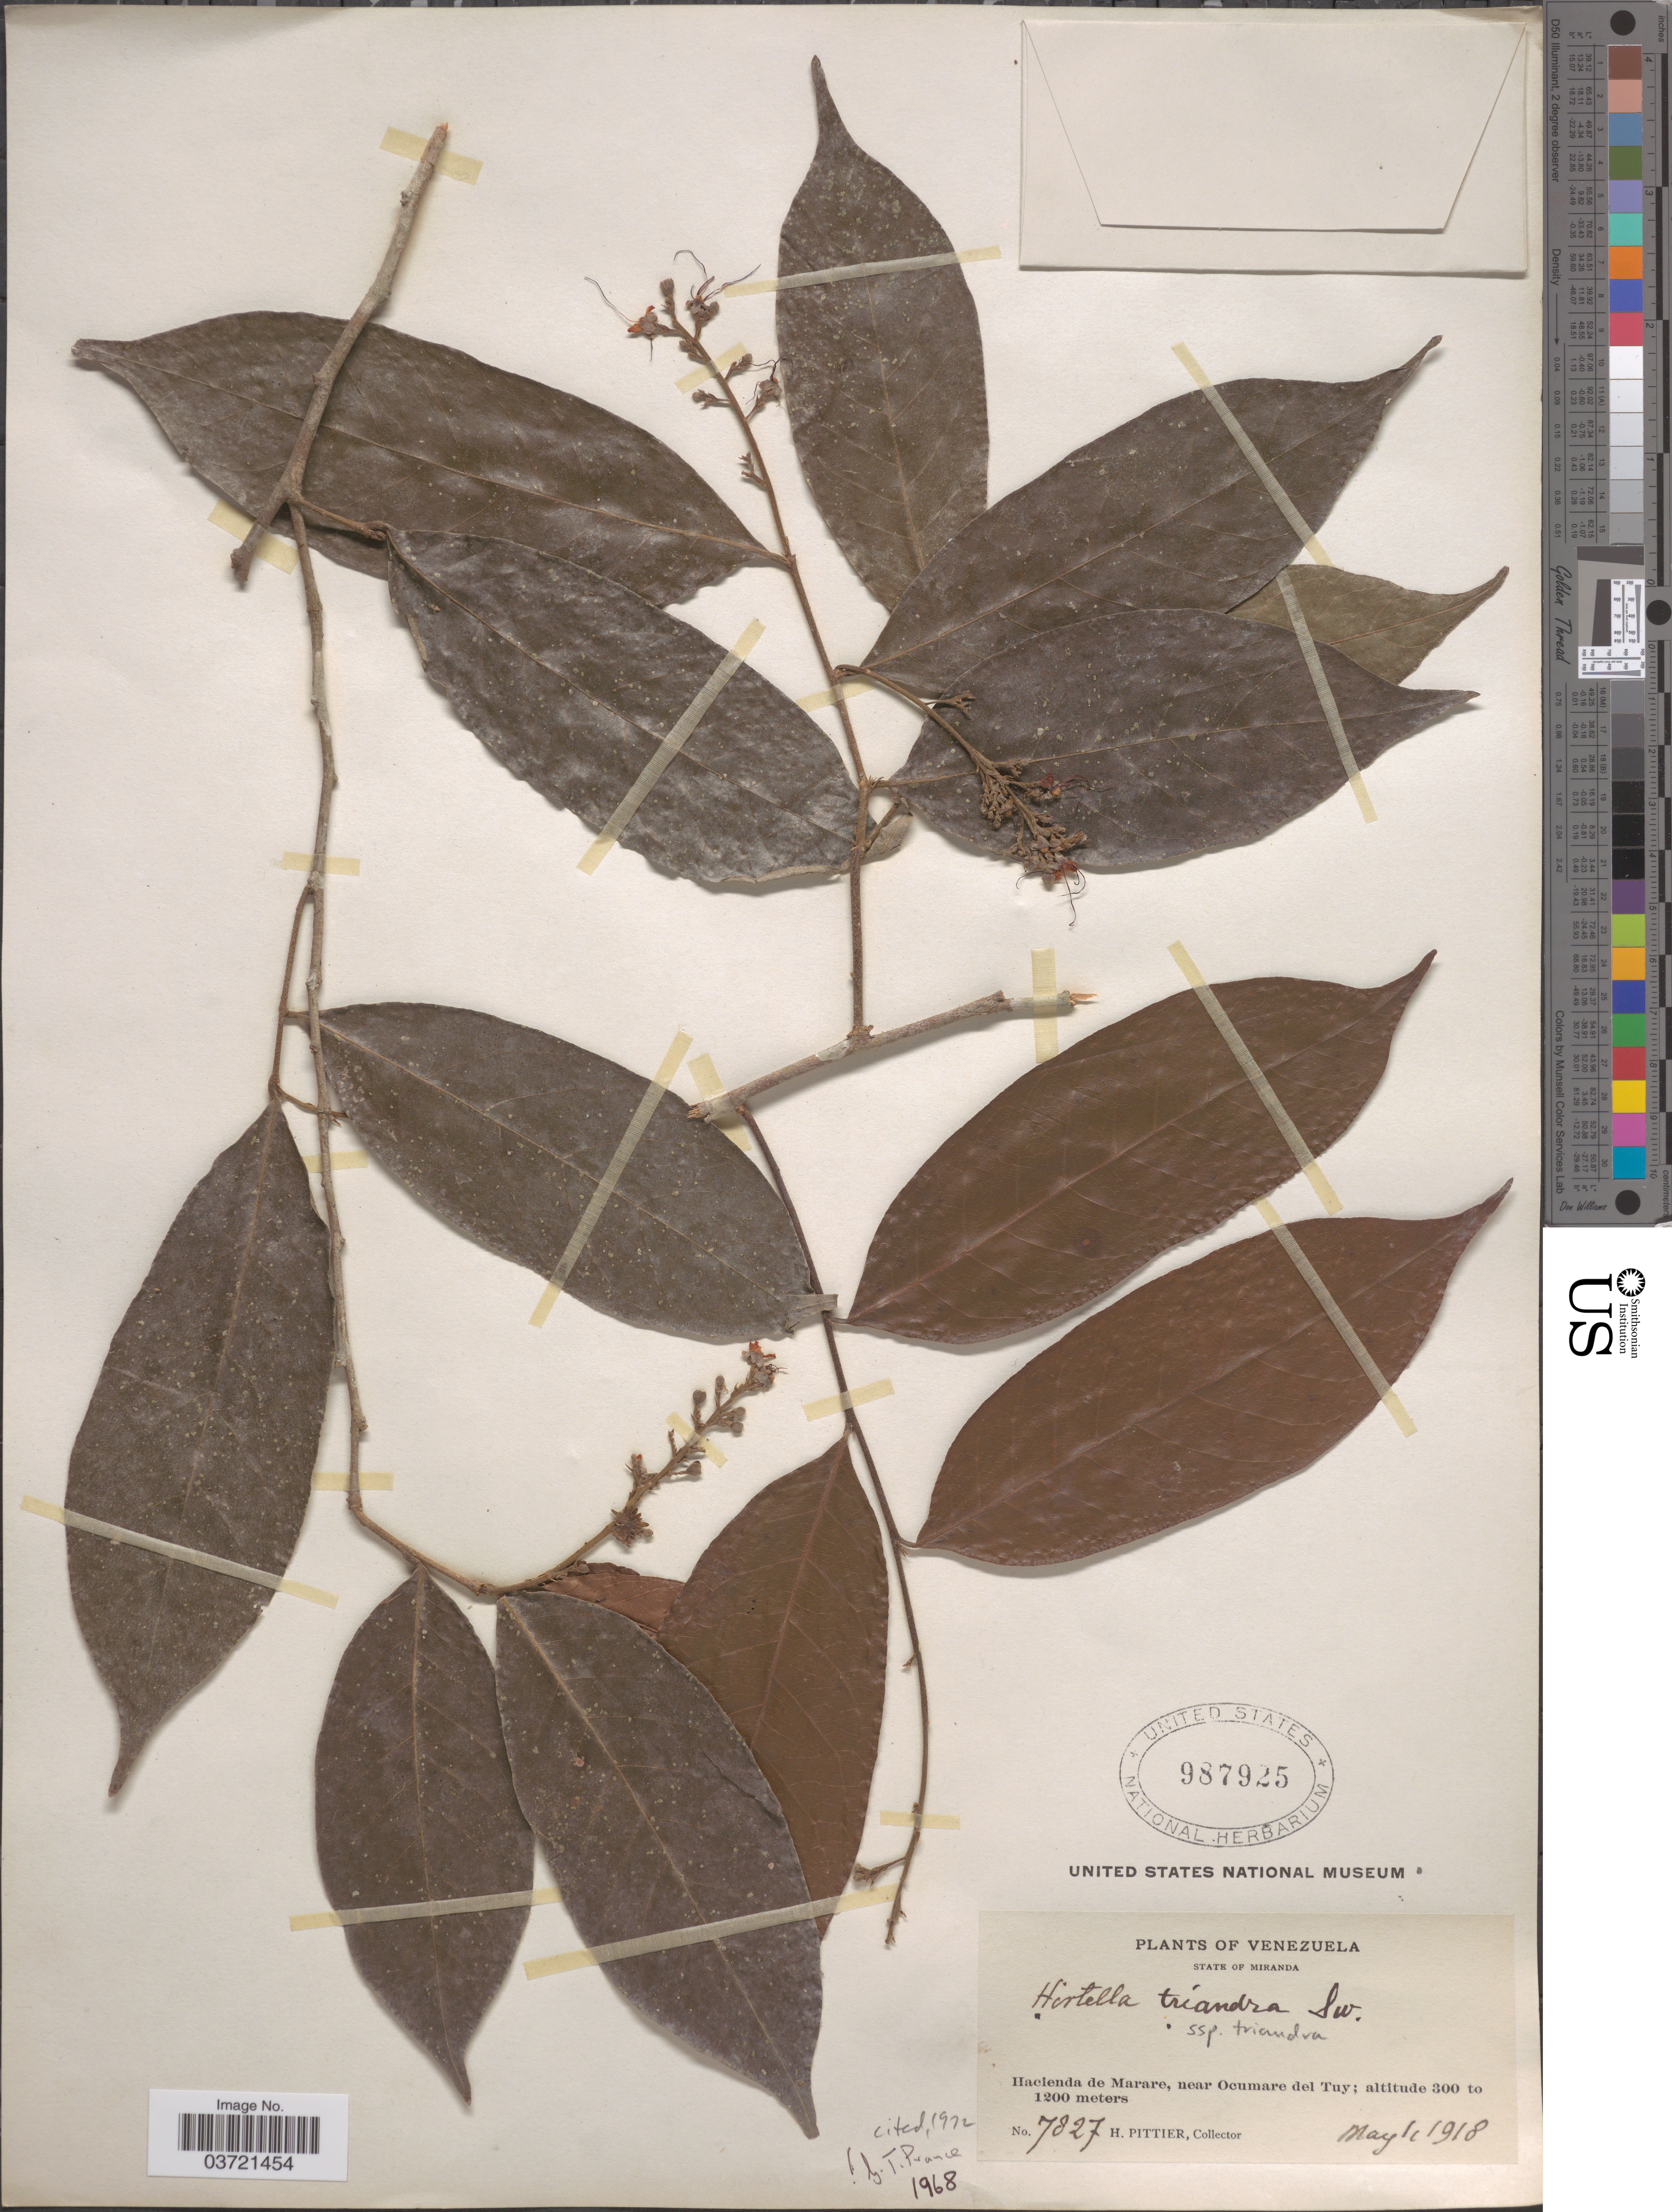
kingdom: Plantae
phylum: Tracheophyta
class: Magnoliopsida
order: Malpighiales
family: Chrysobalanaceae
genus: Hirtella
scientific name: Hirtella triandra subsp. triandra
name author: Sw.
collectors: H. F. Pittier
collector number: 7827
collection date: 1918-05-01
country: Venezuela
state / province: Miranda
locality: Hacienda de Marare, near Ocumare del Tuy.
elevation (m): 300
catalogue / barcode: US 987925